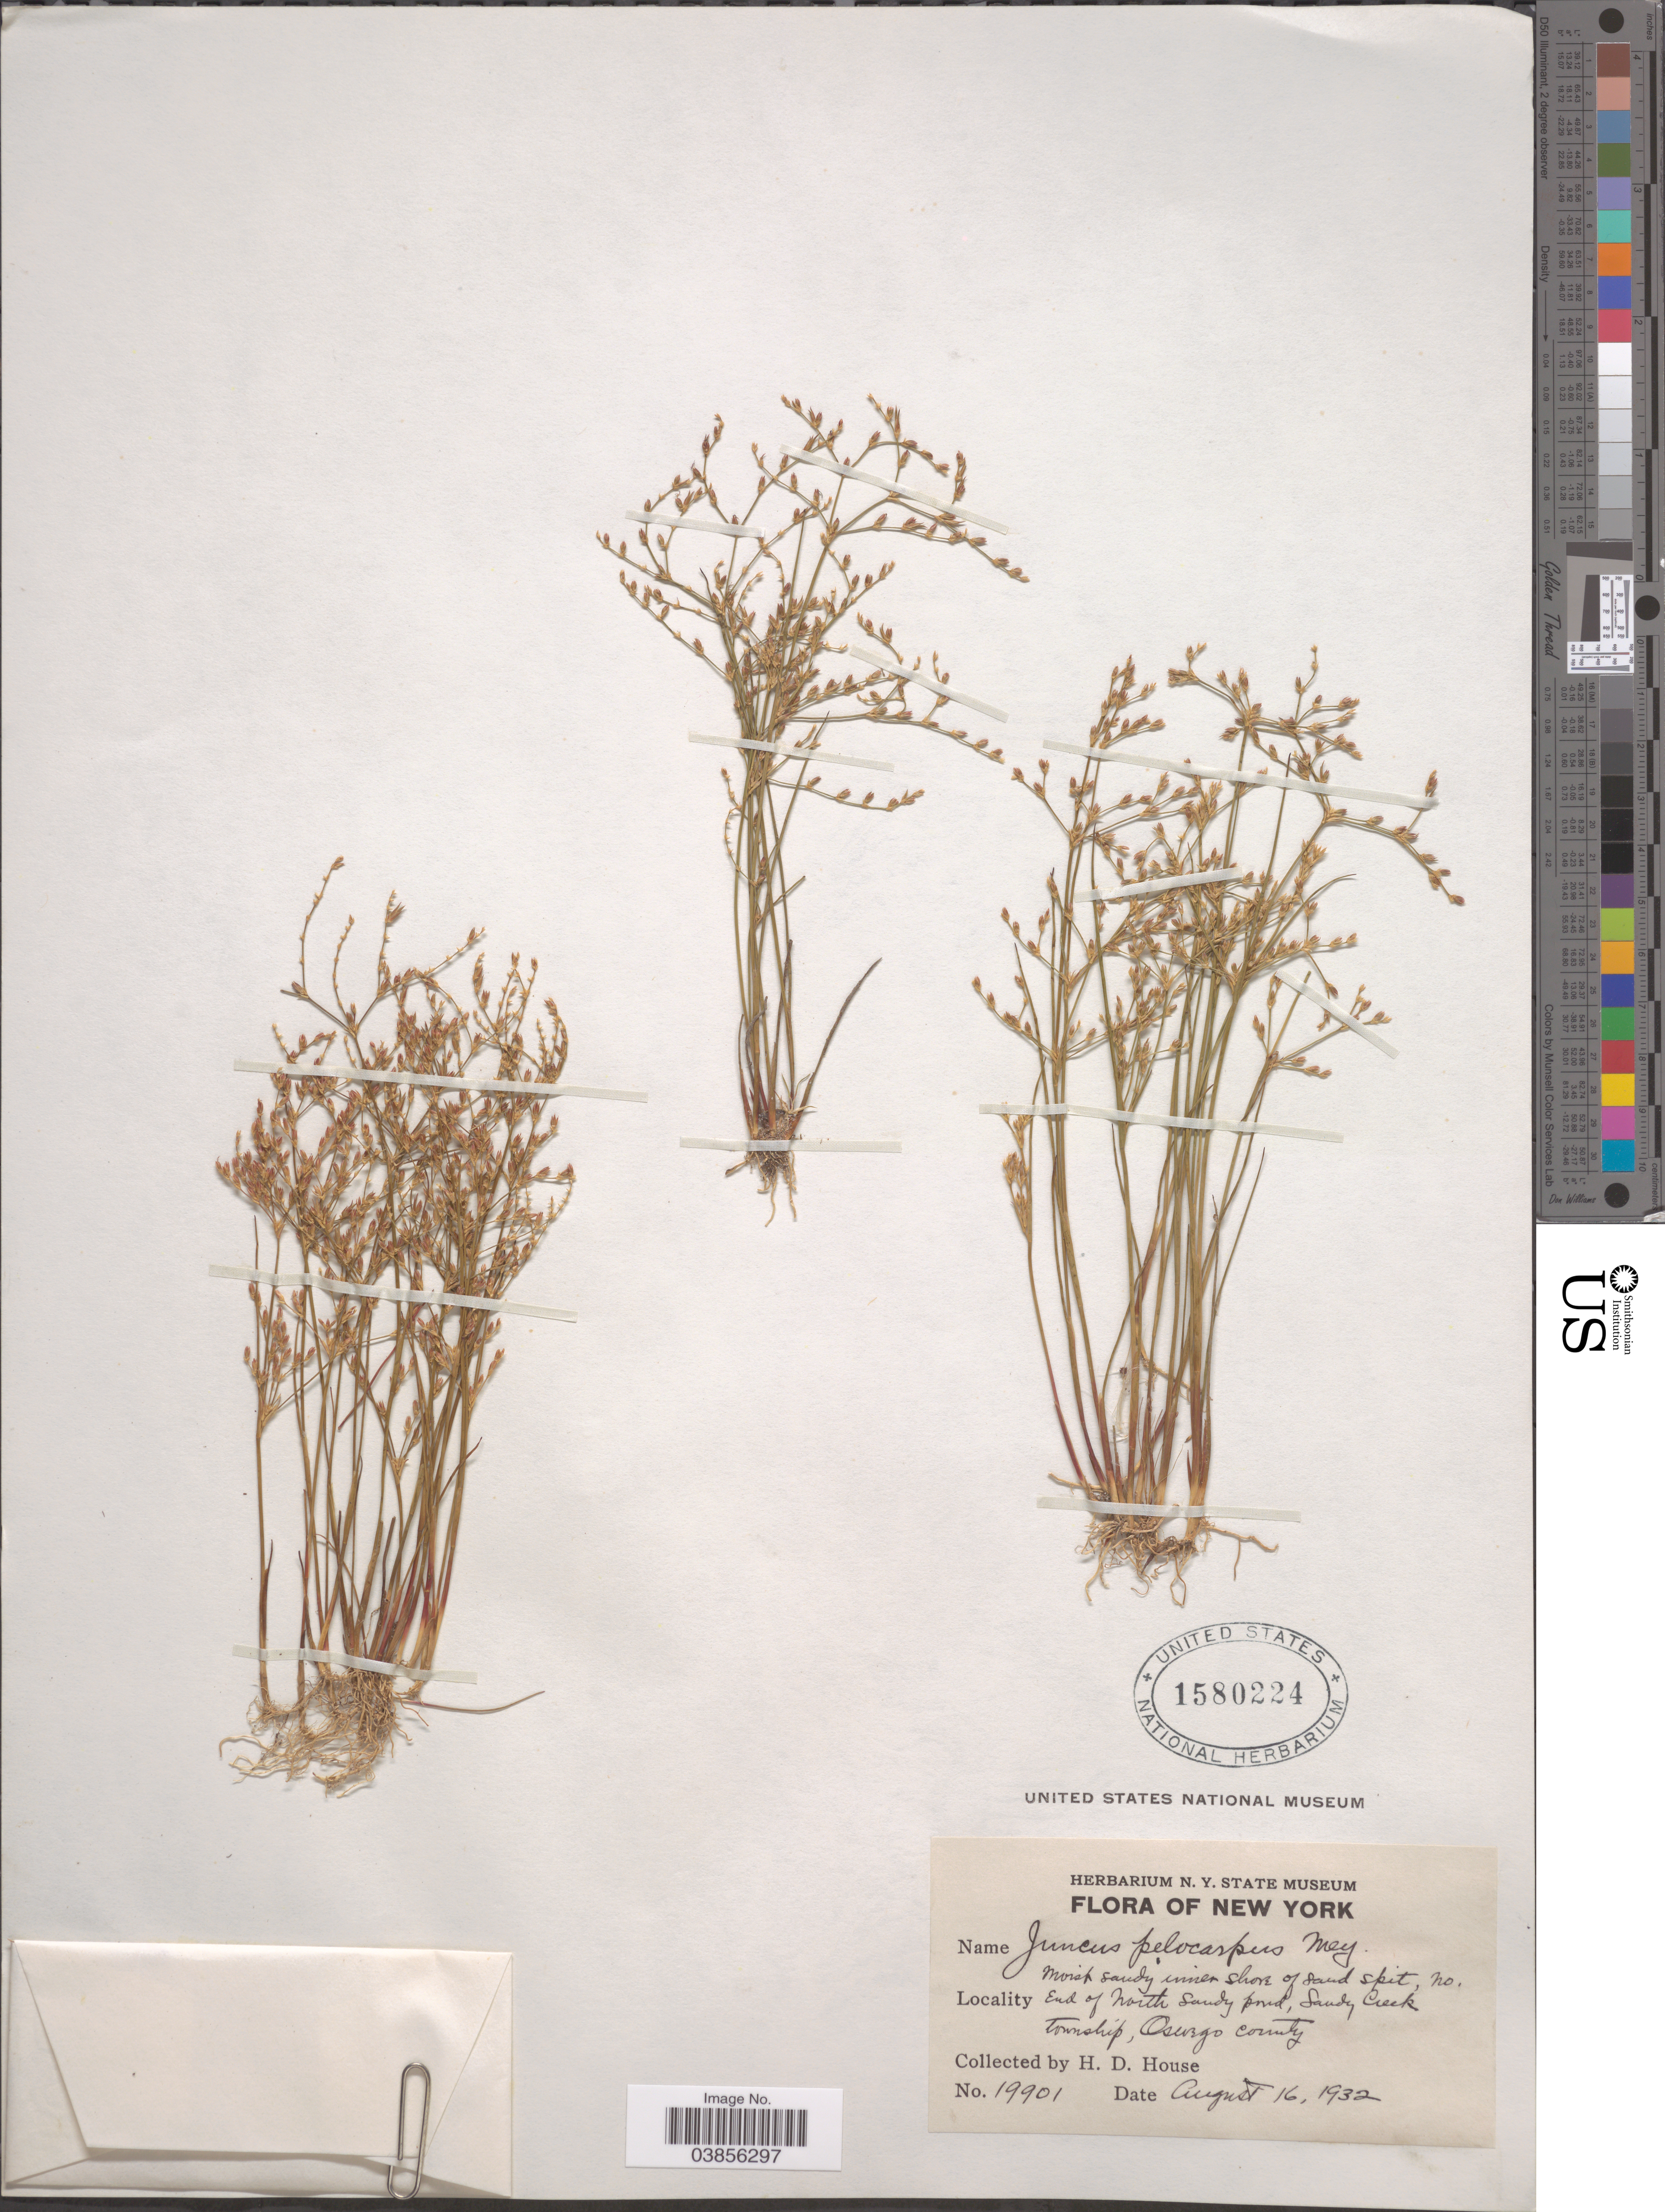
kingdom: Plantae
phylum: Tracheophyta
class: Liliopsida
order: Poales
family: Juncaceae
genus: Juncus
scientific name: Juncus pelocarpus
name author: E. Mey.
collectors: H. D. House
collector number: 19901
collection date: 1932-08-16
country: United States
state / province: New York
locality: End of North Sandy pond, Sandy Creek Township, Oswego county.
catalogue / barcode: US 1580224